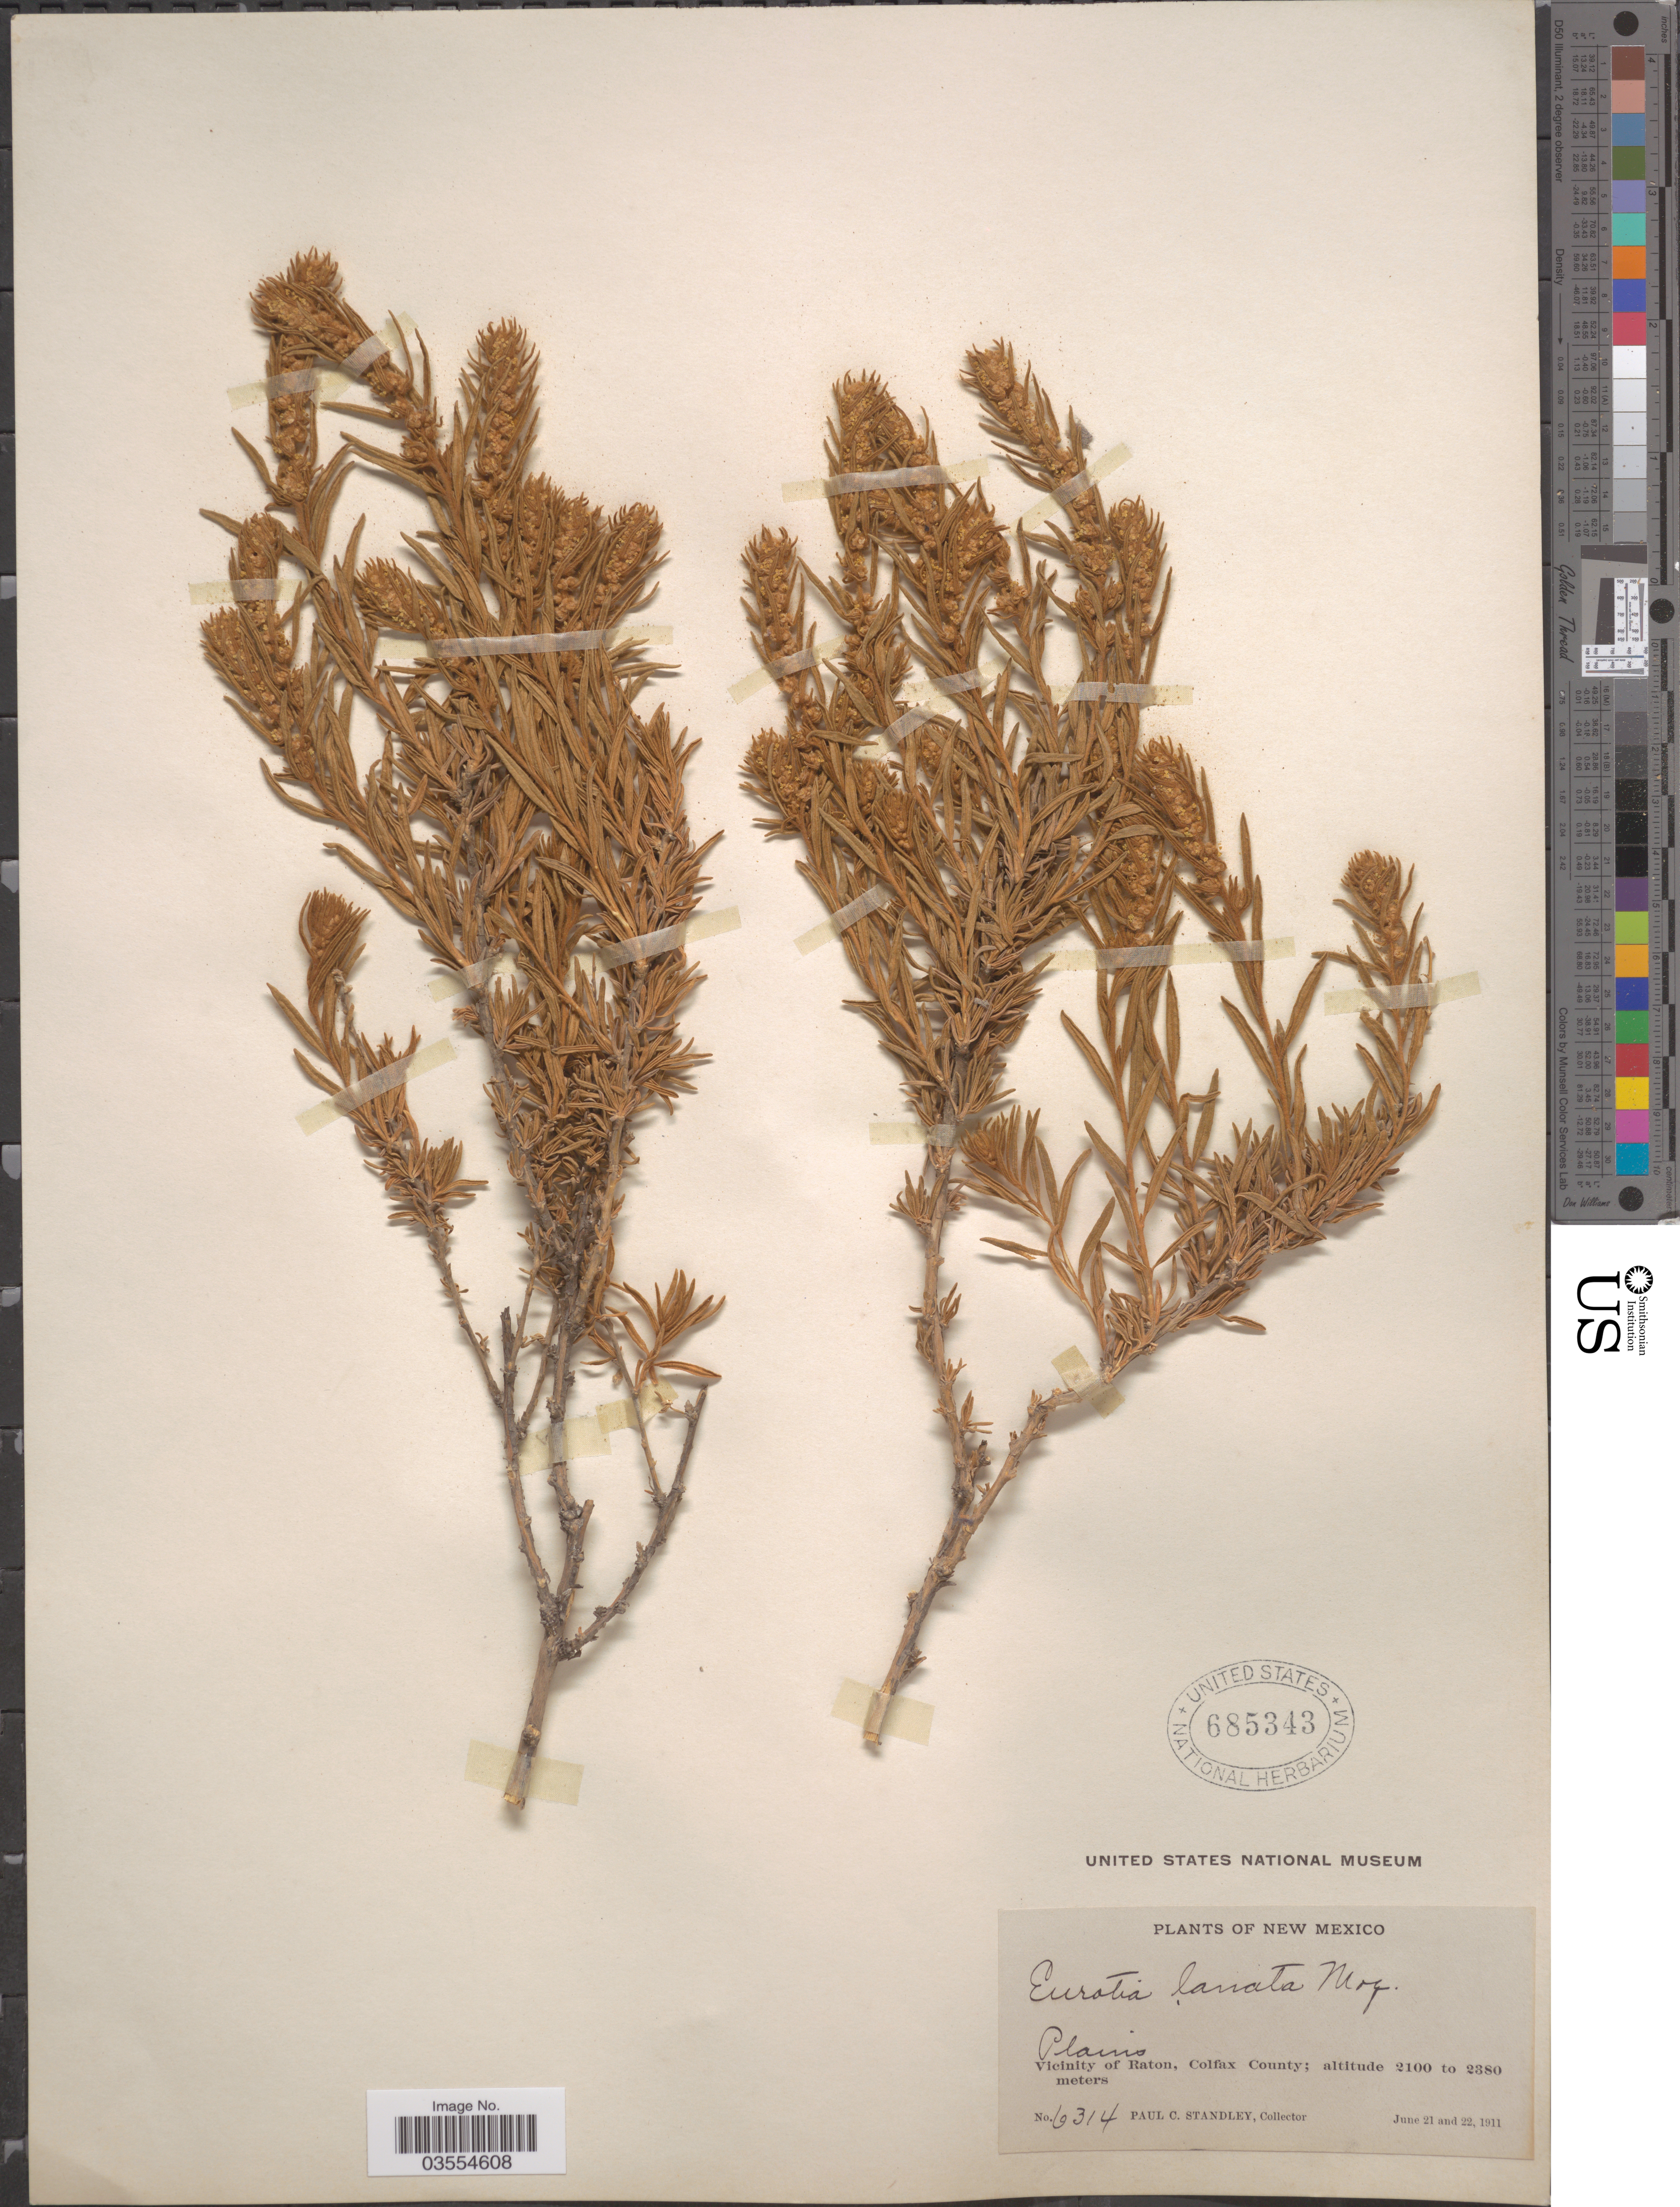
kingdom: Plantae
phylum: Tracheophyta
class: Magnoliopsida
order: Caryophyllales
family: Amaranthaceae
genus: Krascheninnikovia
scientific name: Krascheninnikovia lanata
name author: (Pursh) A. Meeuse & A.Smit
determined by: U.S. National Herbarium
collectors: P. C. Standley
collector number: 6314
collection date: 1911-06-21/1911-06-22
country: United States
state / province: New Mexico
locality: Plains. Vicinity of Raton, Colfax County.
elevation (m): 2100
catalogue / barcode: US 685343